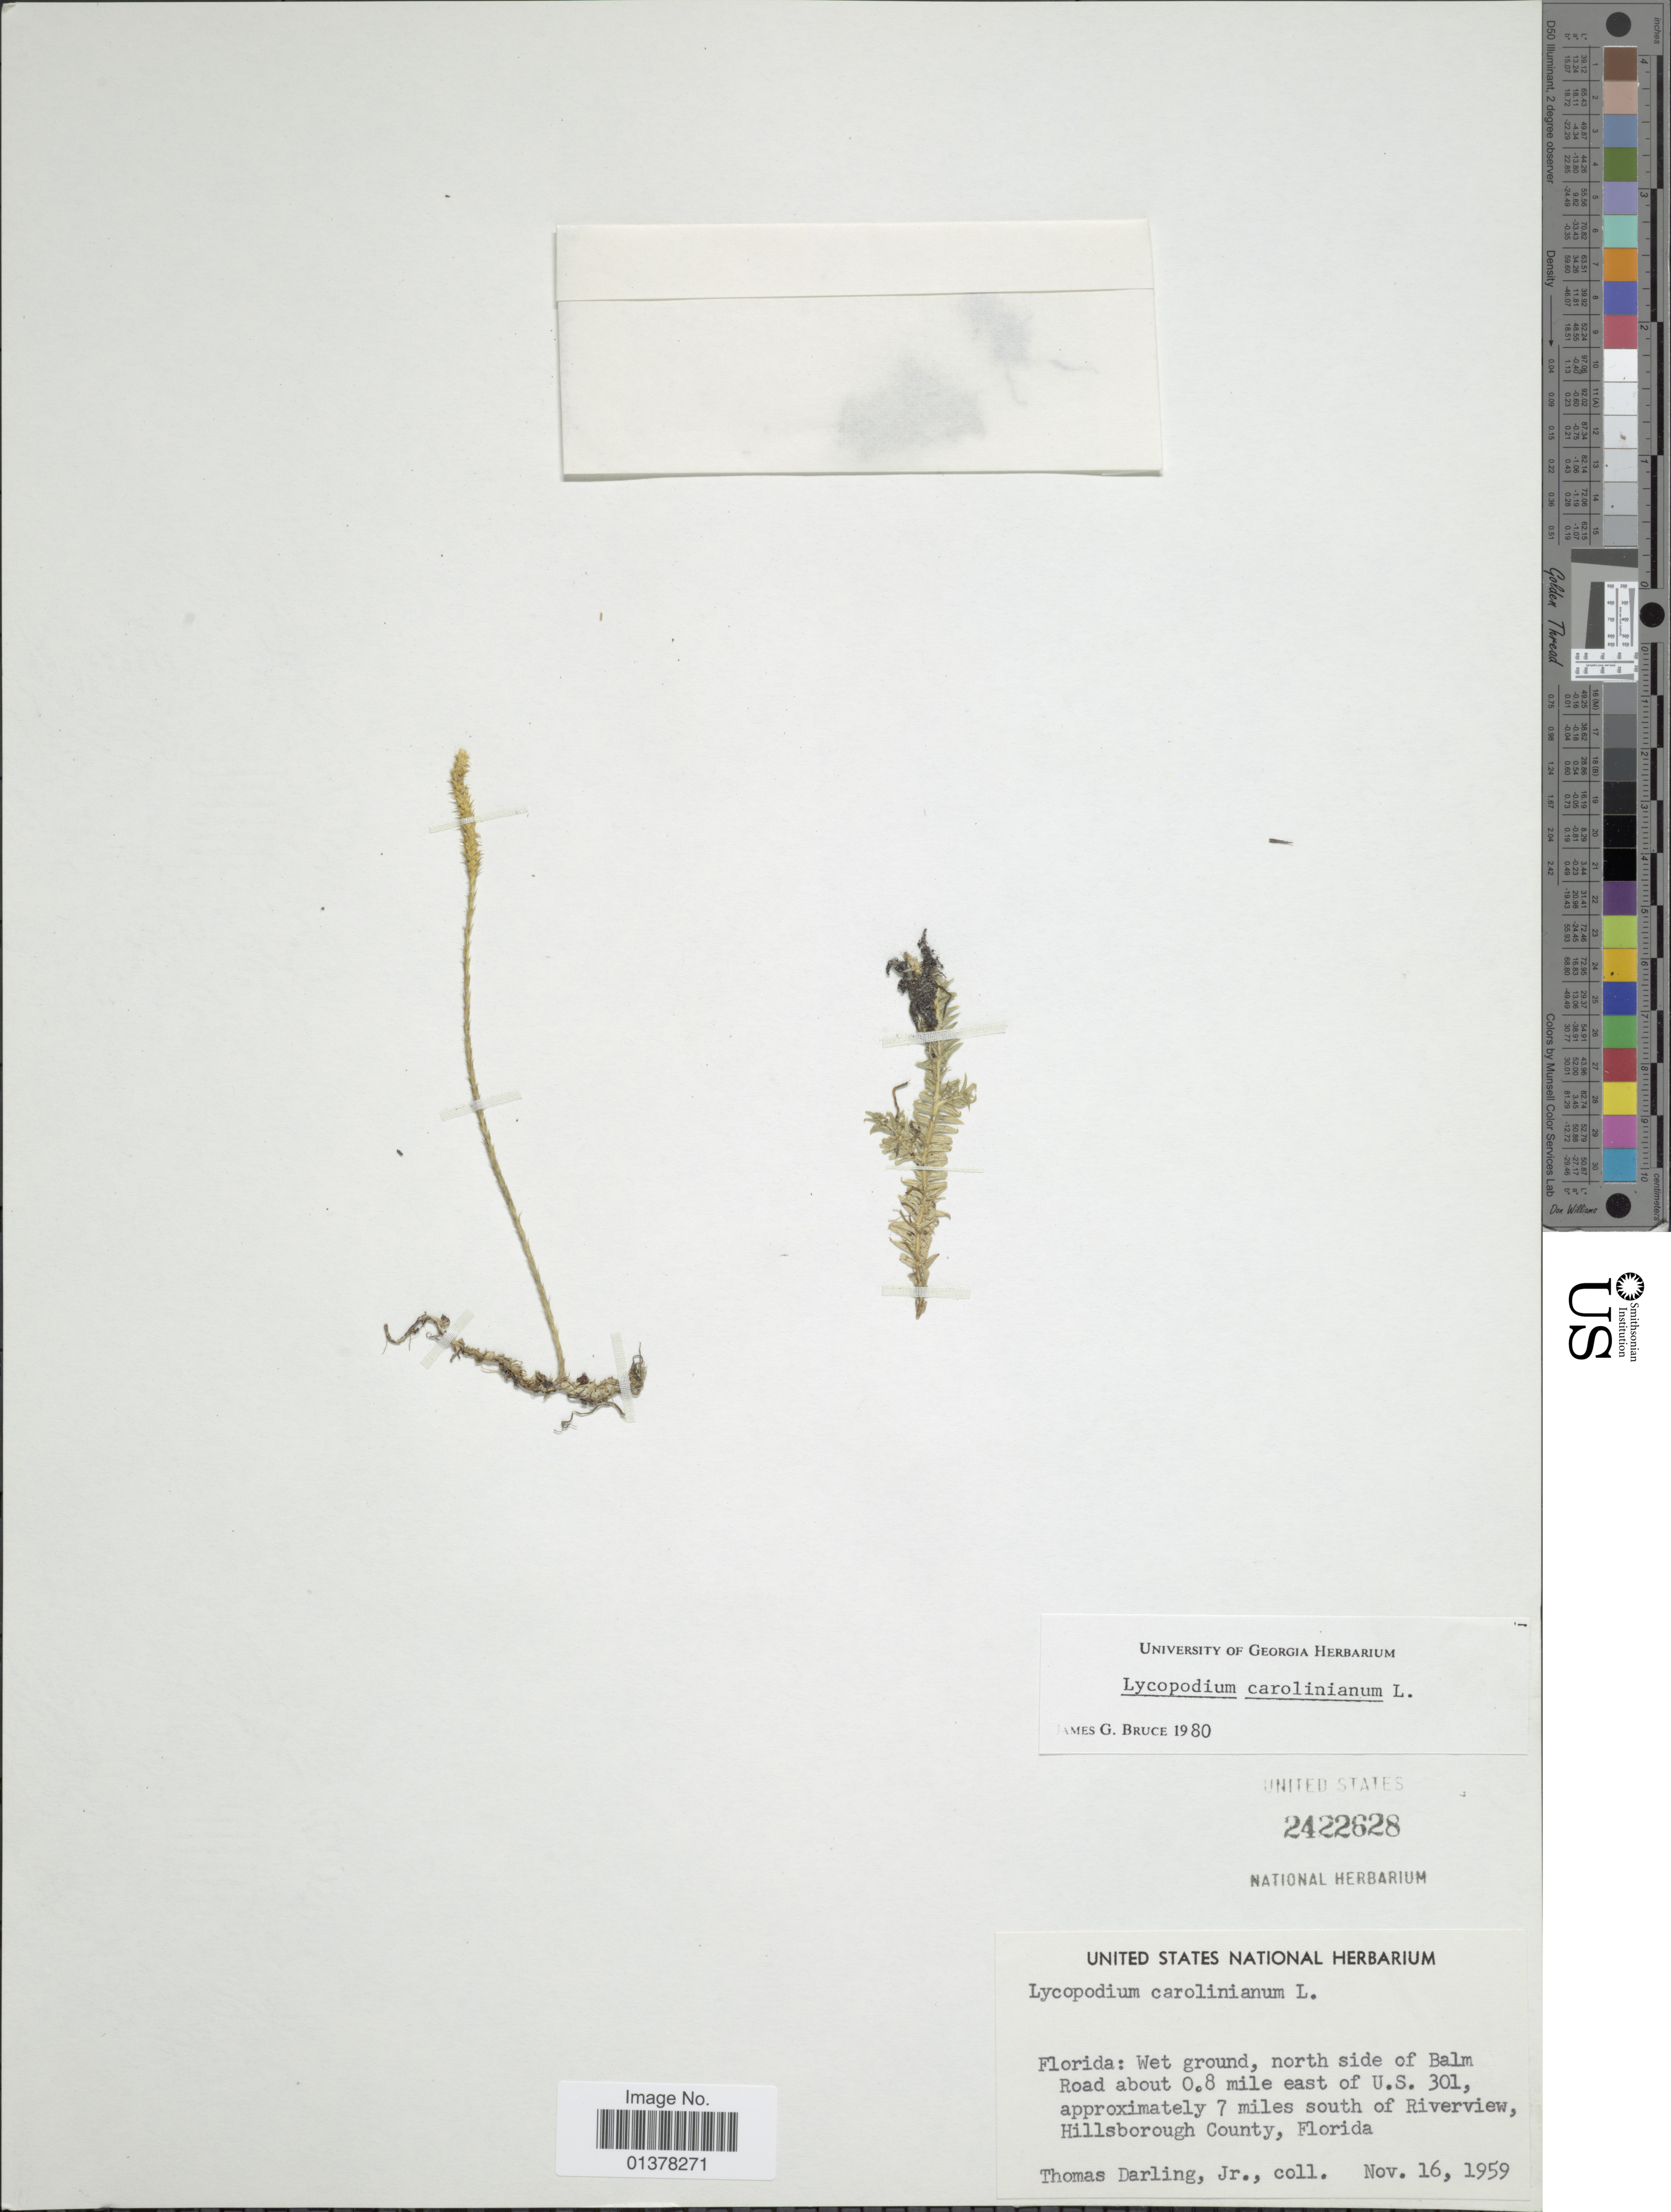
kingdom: Plantae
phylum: Tracheophyta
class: Lycopodiopsida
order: Lycopodiales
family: Lycopodiaceae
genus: Pseudolycopodiella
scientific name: Pseudolycopodiella caroliniana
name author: (L.) Holub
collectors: T. Darling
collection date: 1959-11-16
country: United States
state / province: Florida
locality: Wet ground, north side of Balm Road about 0.8 mile east of U.S. 301, approximately 7miles south of Riverview, Hillsborough County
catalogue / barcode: US 2422628